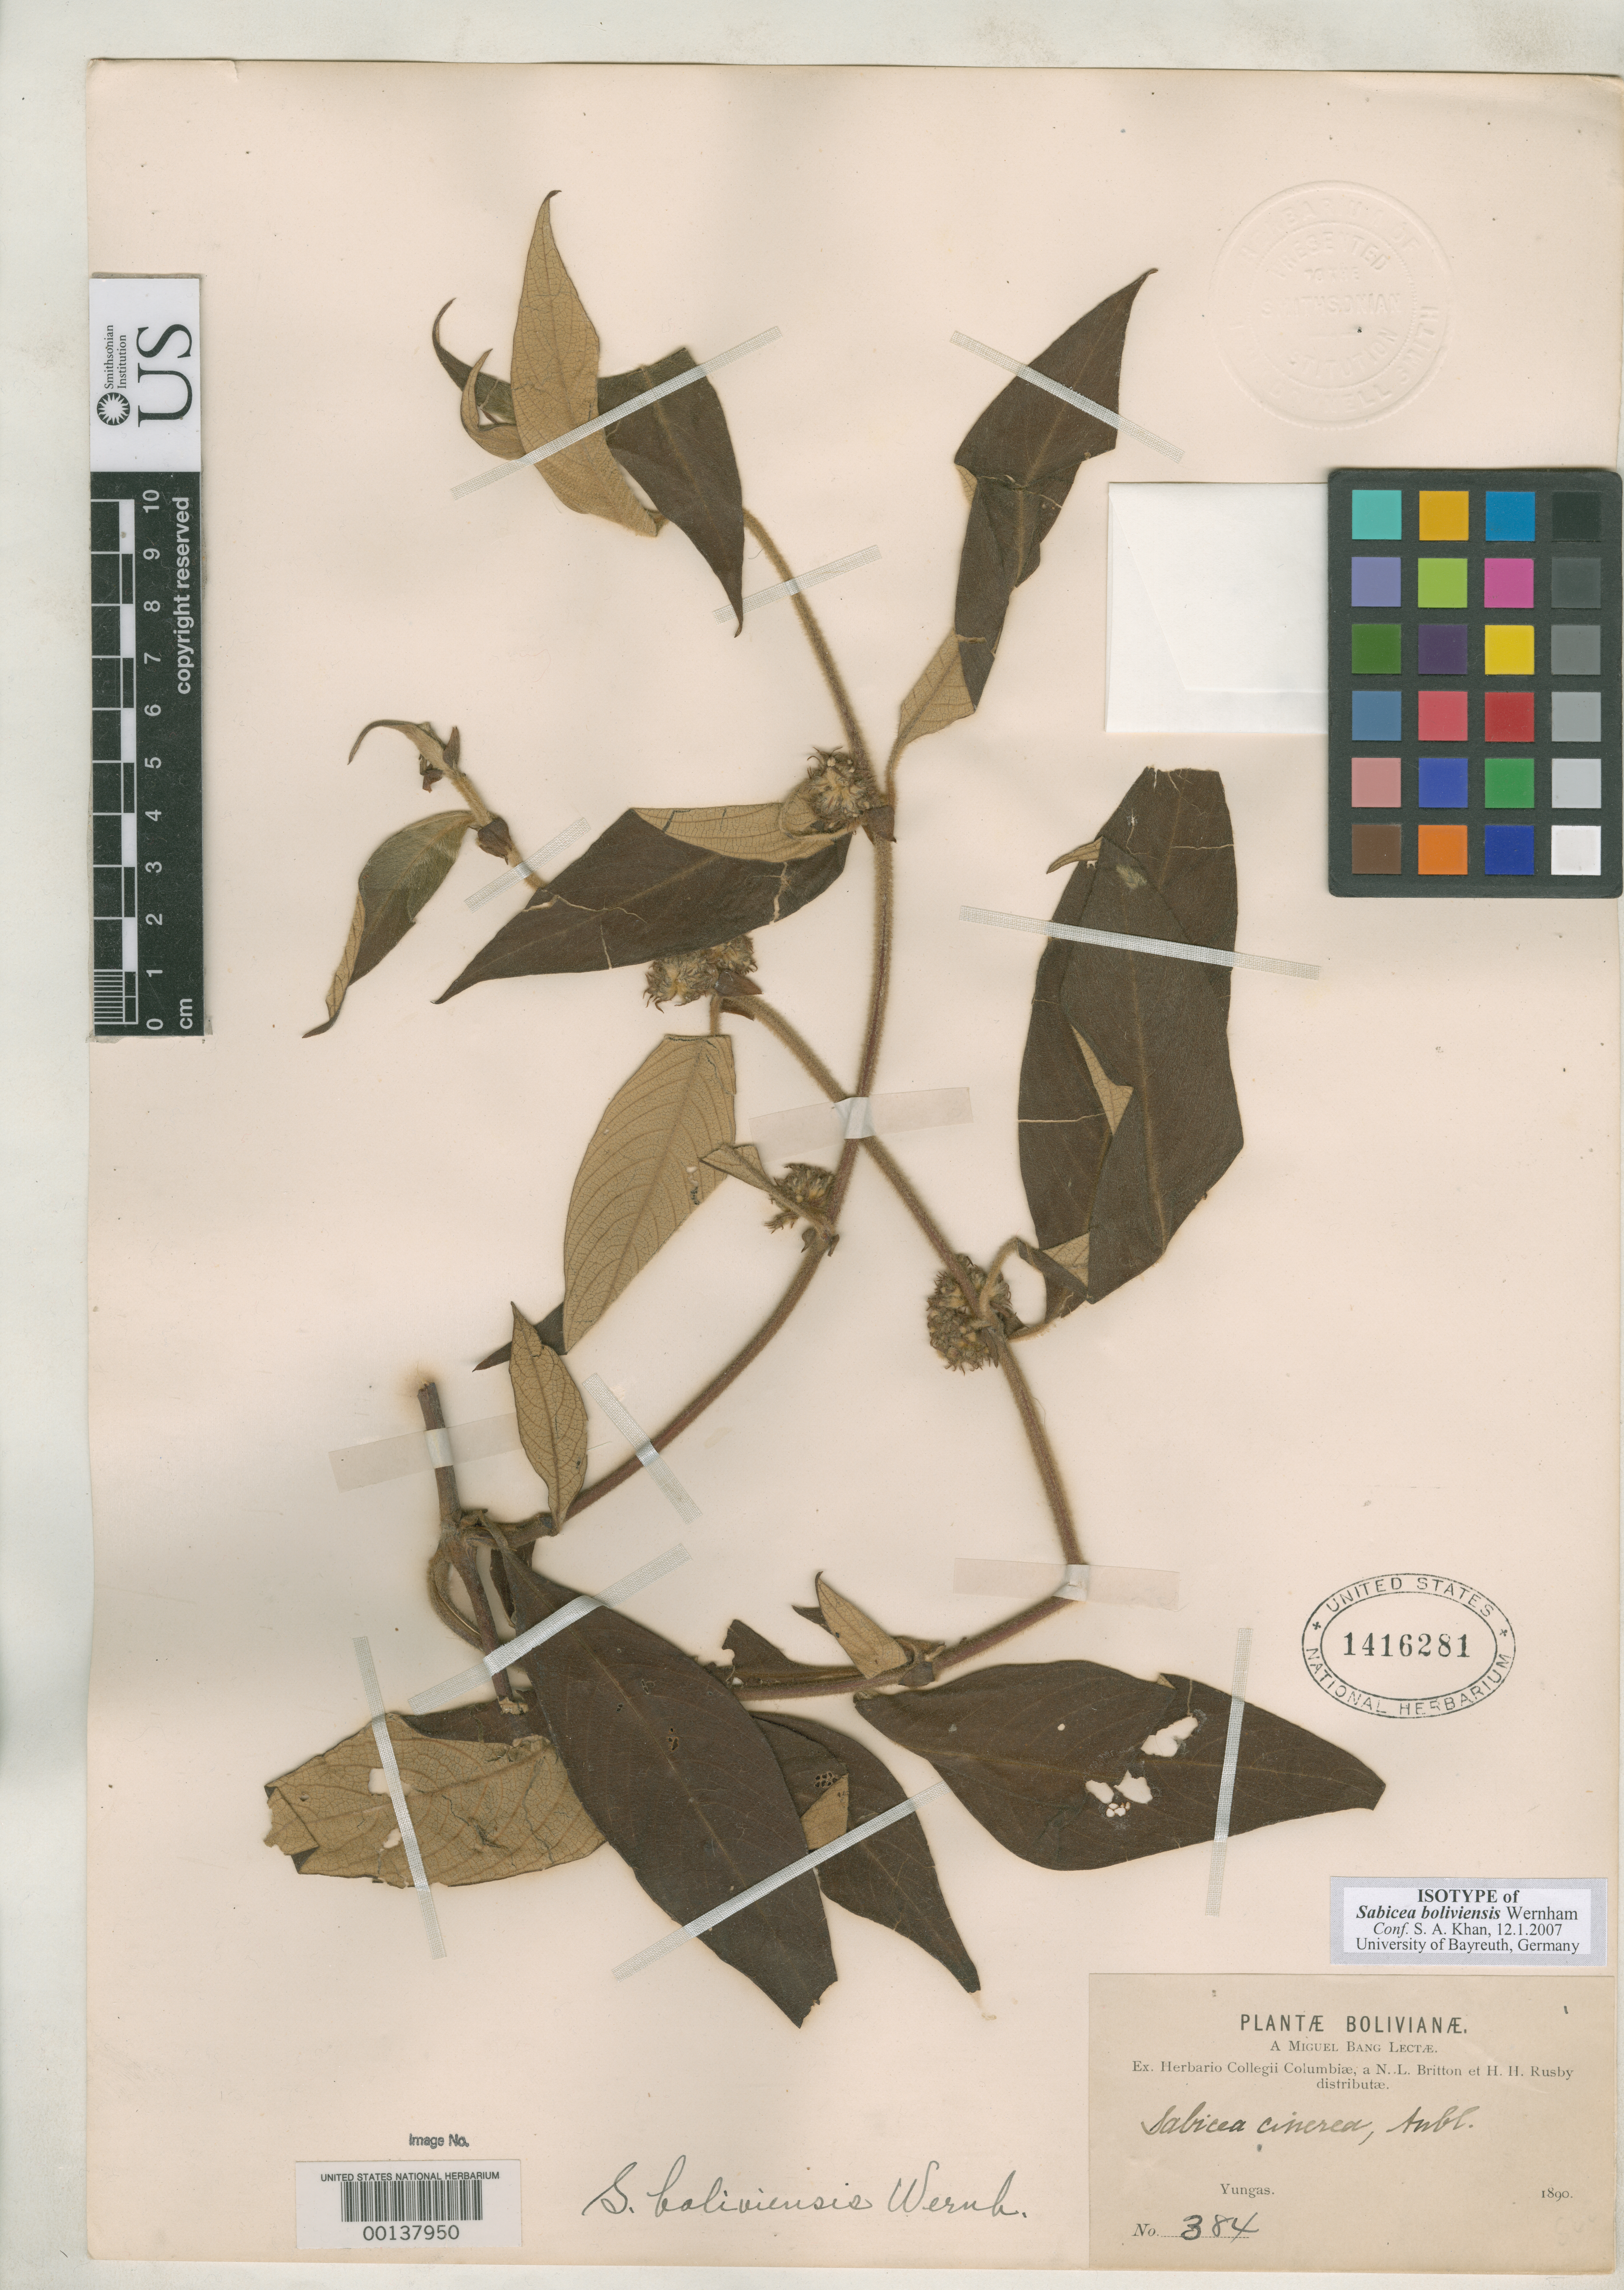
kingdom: Plantae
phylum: Tracheophyta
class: Magnoliopsida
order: Gentianales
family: Rubiaceae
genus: Sabicea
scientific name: Sabicea boliviensis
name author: Wernham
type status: Type Collection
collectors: M. Bang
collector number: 384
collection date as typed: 1890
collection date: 1890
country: Bolivia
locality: Yungas.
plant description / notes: Annotated by S.A. Khan (2007) as "isotype" but protologue cites one collection and two herbaria (Hbb. Mus. Brit., Boiss.") and thus probably a syntype.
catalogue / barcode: US 1416281